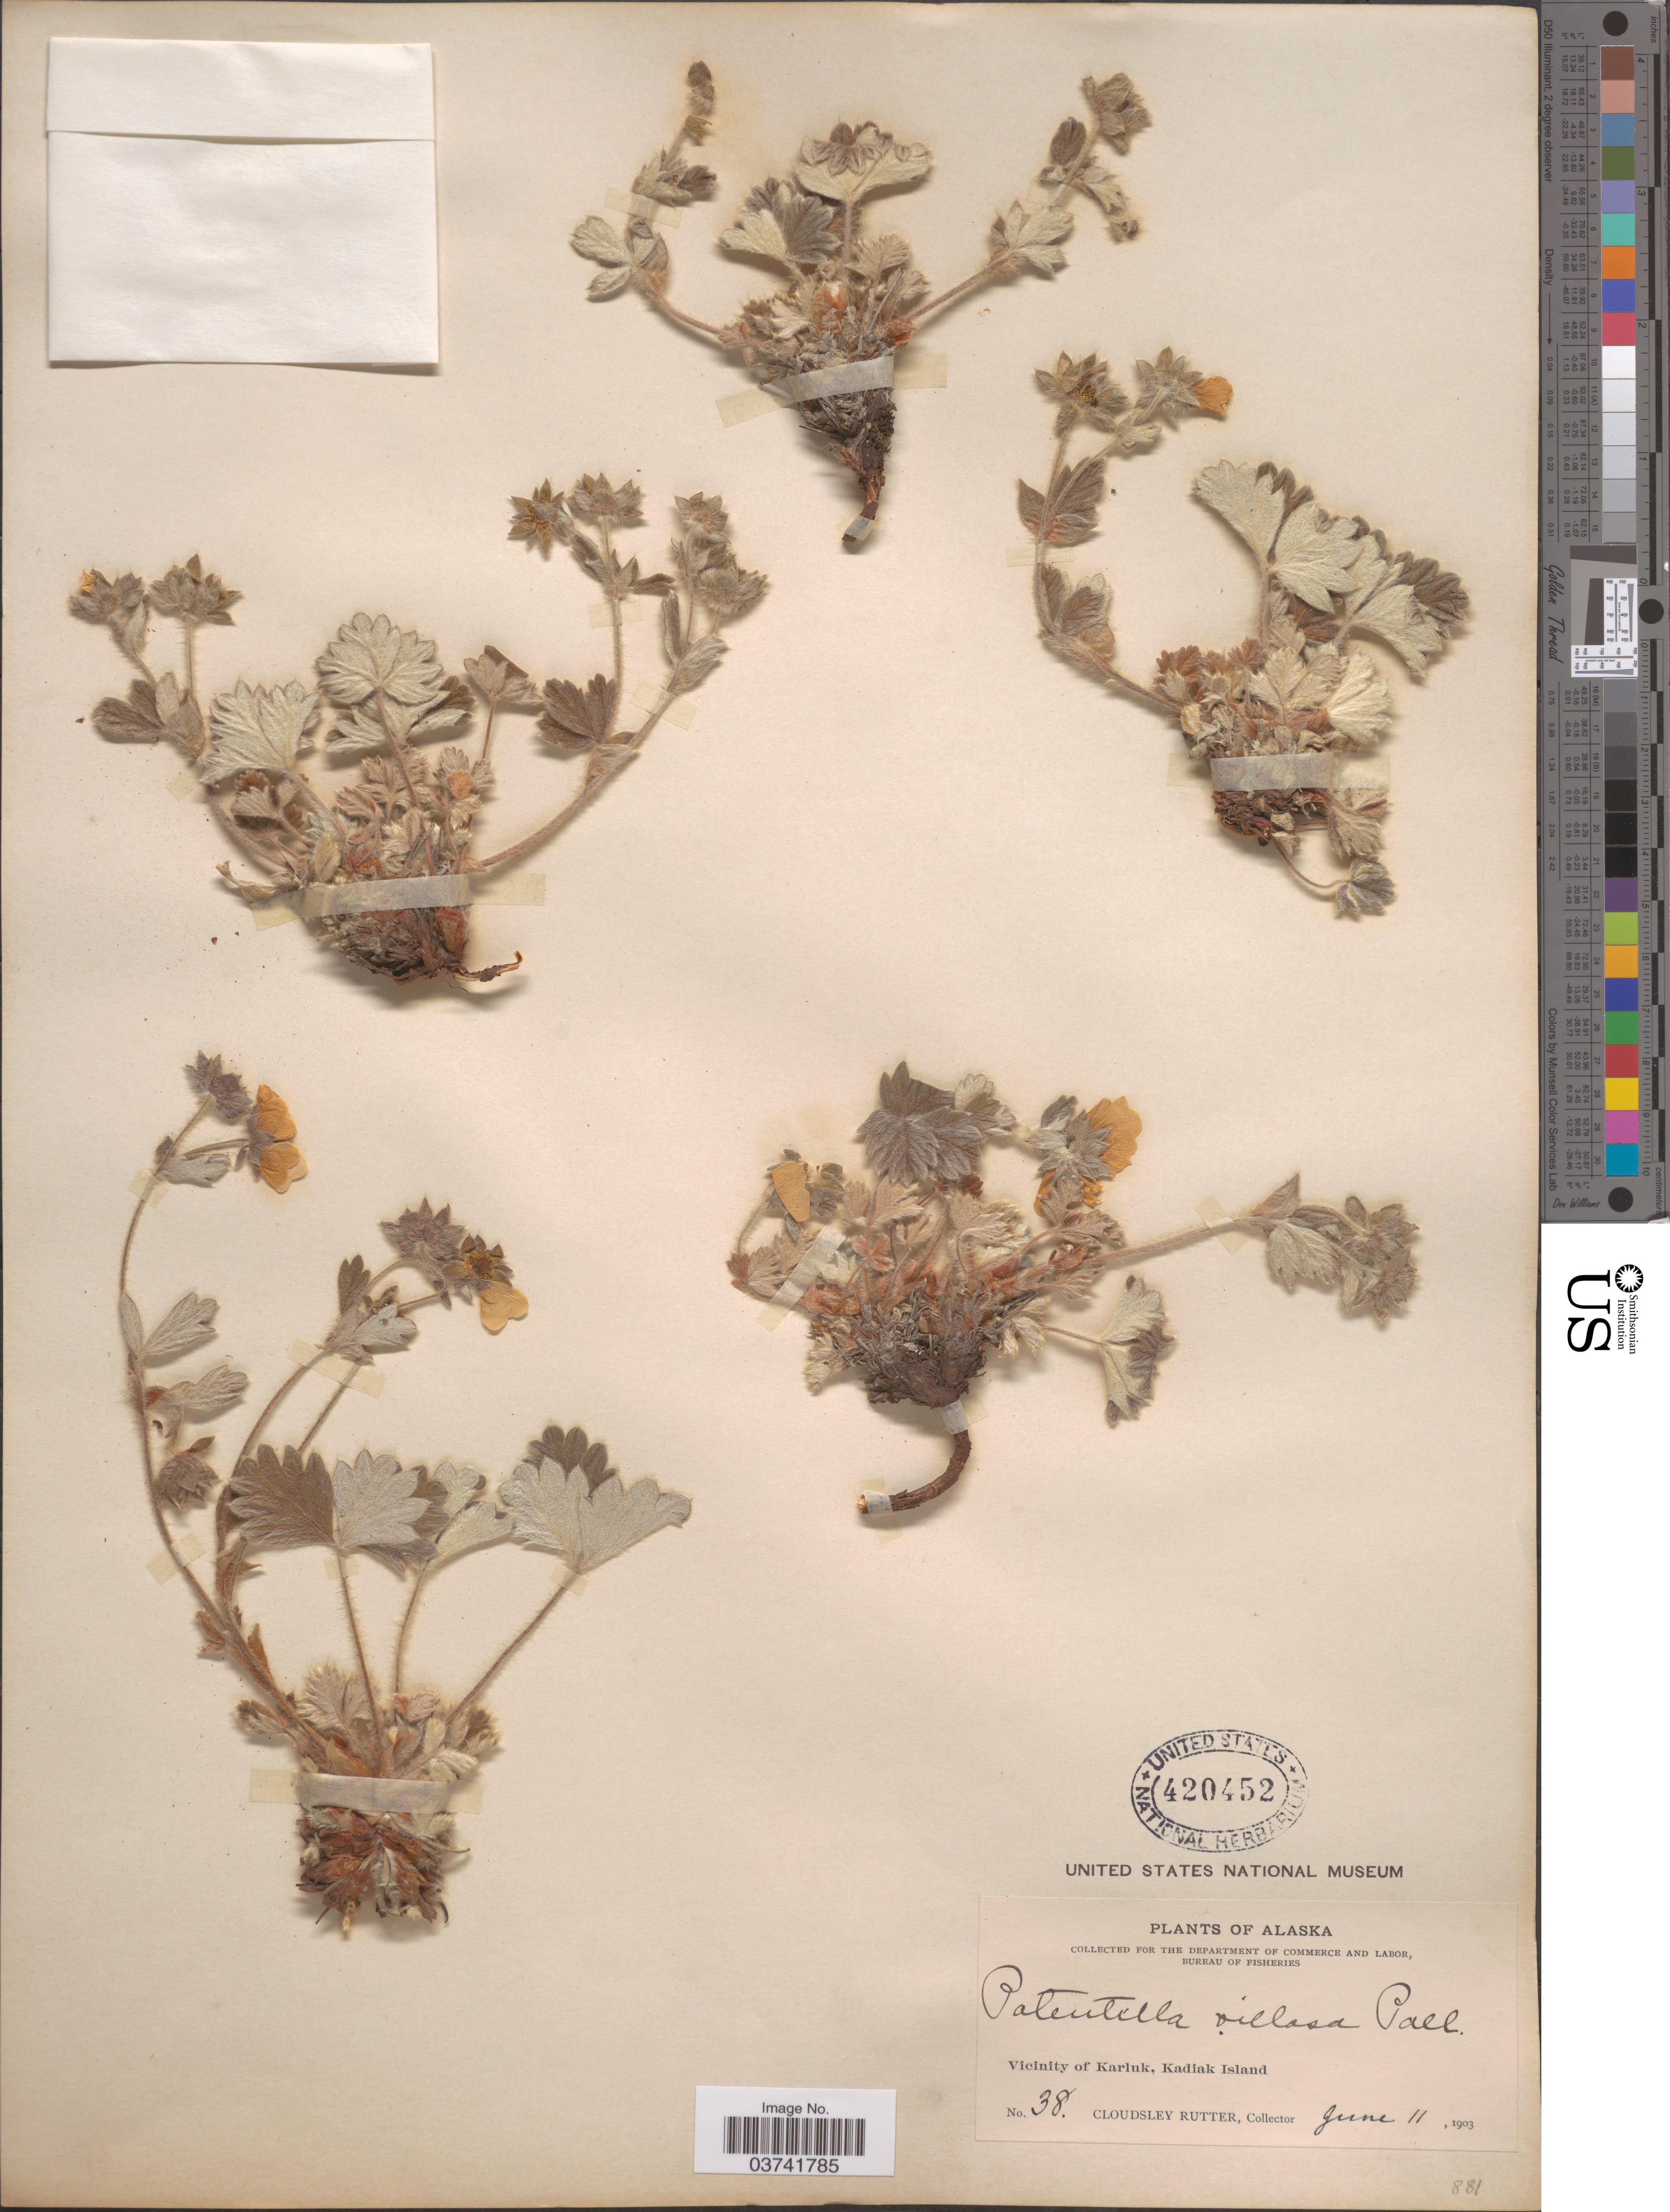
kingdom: Plantae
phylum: Tracheophyta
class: Magnoliopsida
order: Rosales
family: Rosaceae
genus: Potentilla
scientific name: Potentilla villosa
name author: Pall. ex Pursh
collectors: C. Rutter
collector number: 38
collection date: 1903-06-11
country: United States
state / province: Alaska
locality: Vicinity of Karluk, Kadiak Island.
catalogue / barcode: US 420452